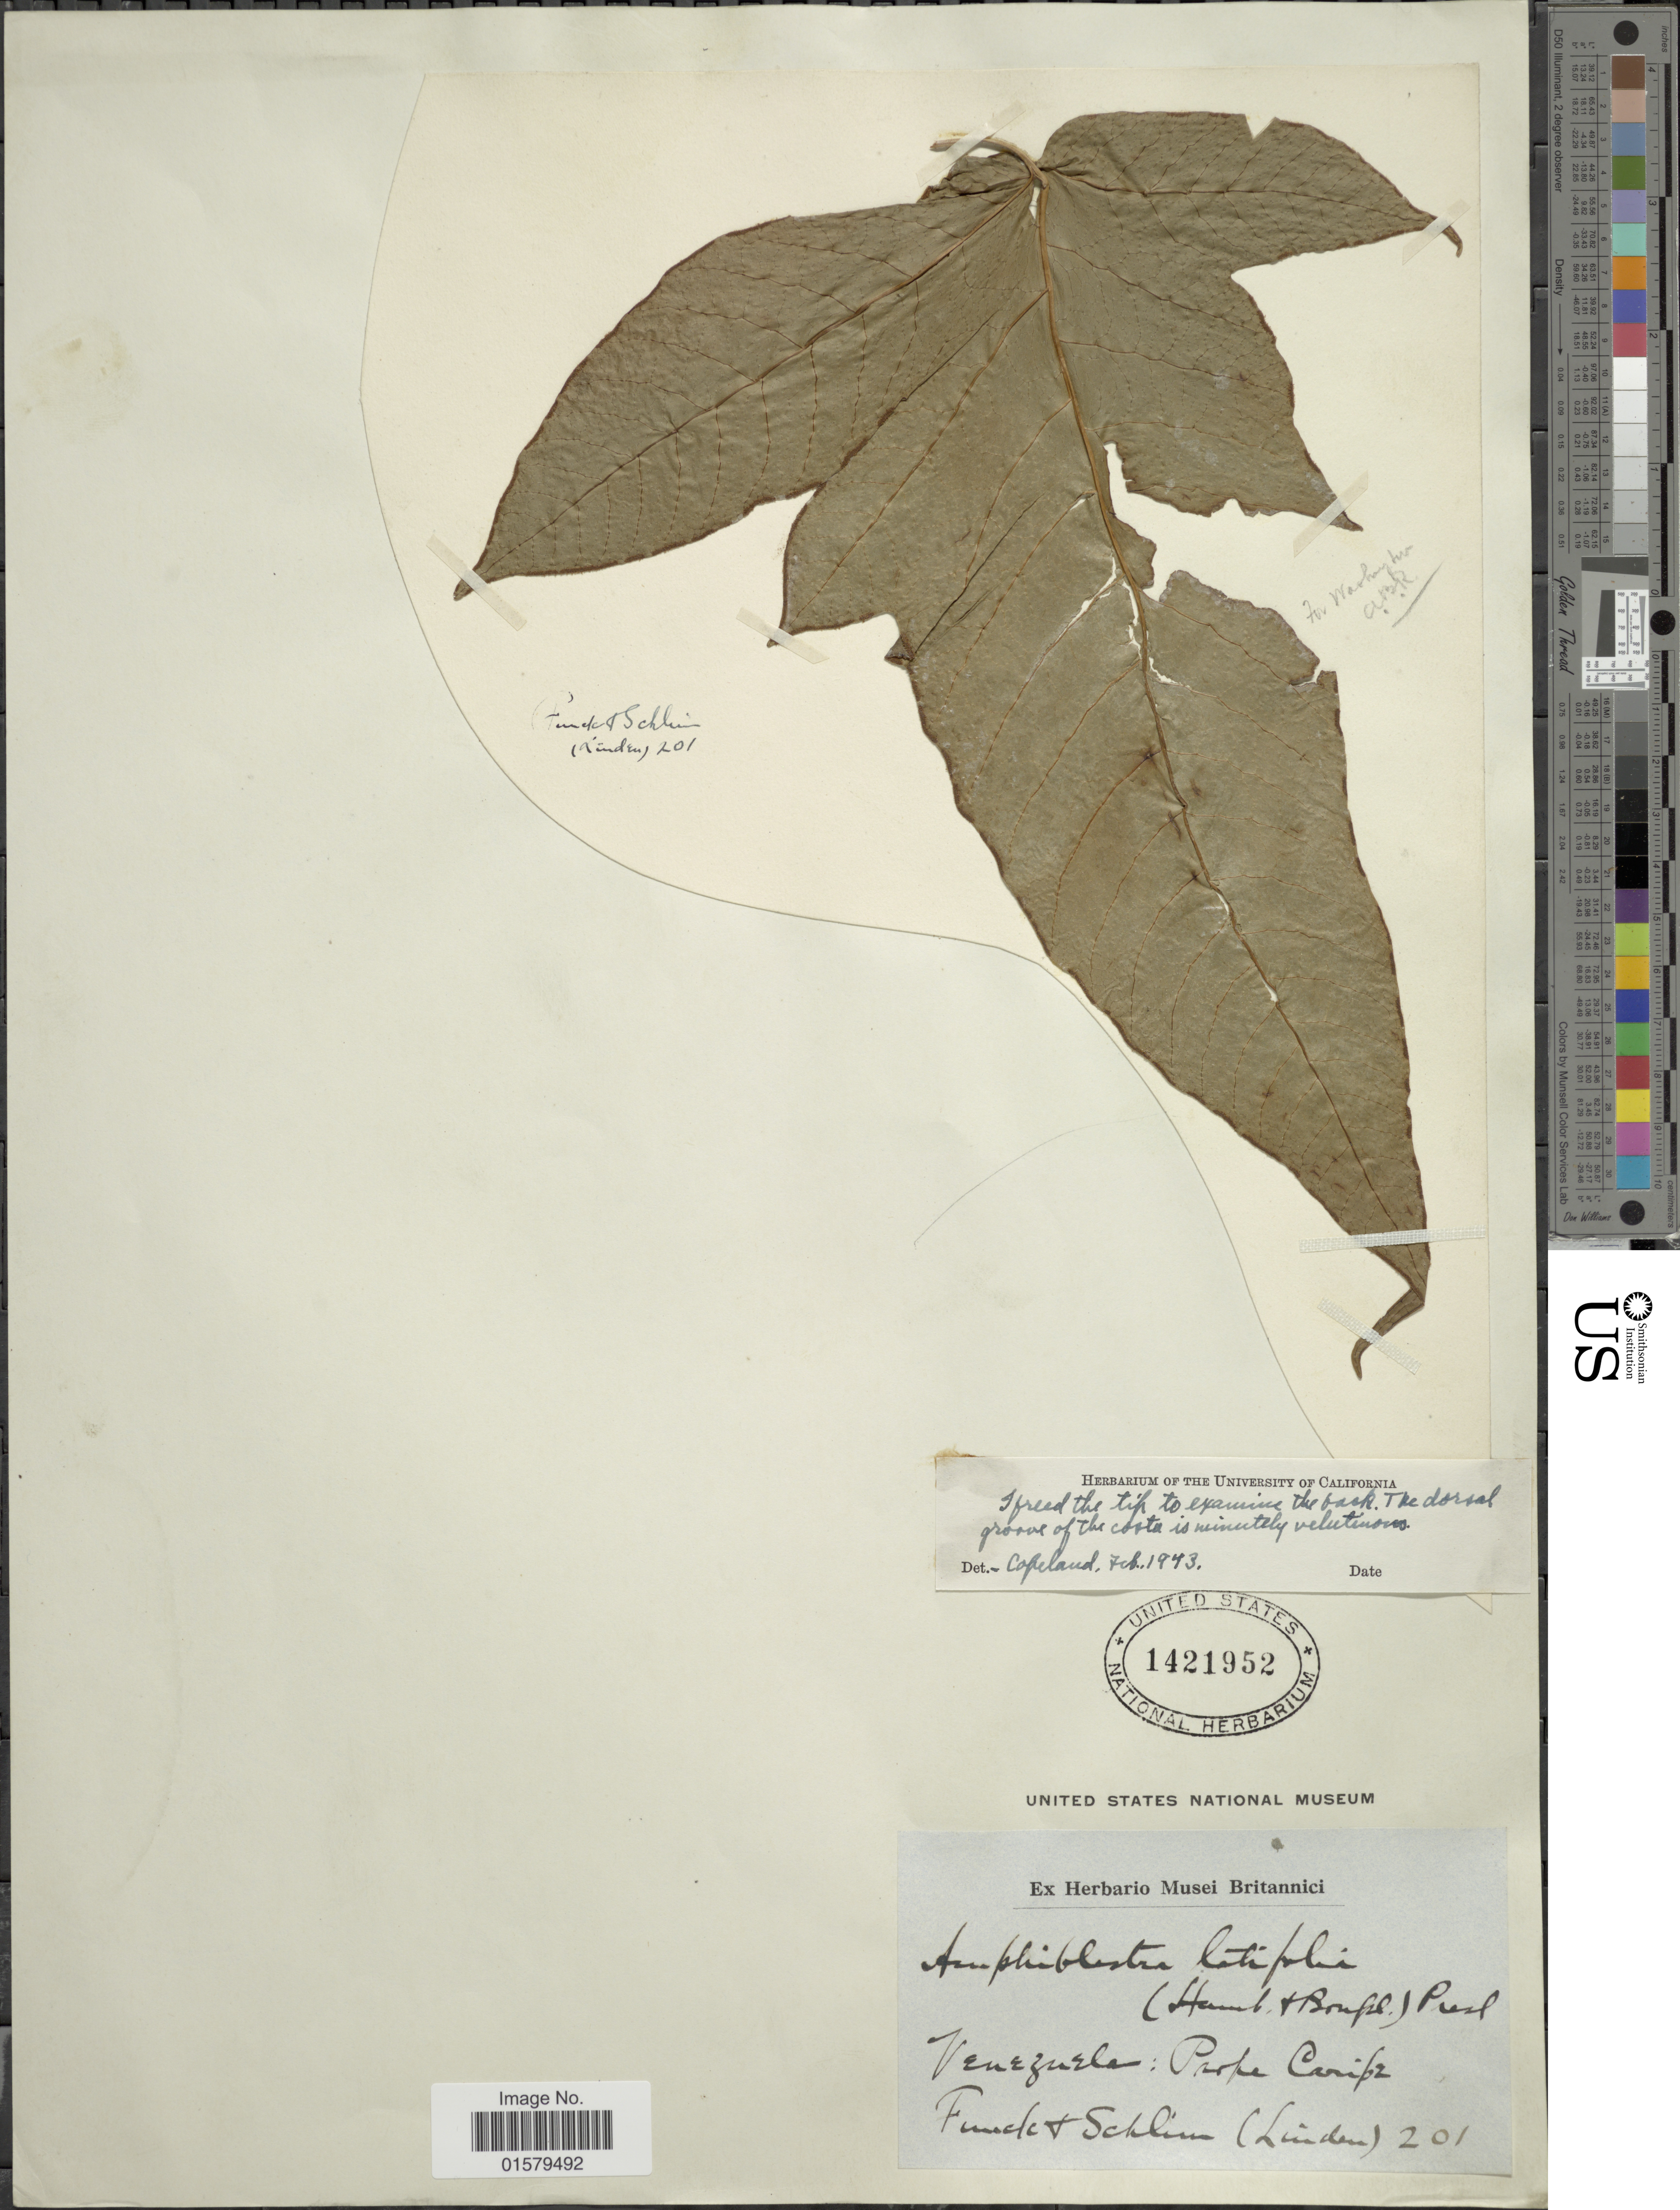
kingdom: Plantae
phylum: Tracheophyta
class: Polypodiopsida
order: Polypodiales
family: Tectariaceae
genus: Tectaria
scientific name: Tectaria amphiblestra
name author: R.M. Tryon & A.F. Tryon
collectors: -. Funck & L. Schlim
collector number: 201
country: Venezuela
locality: Prope Caripe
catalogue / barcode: US 1421952